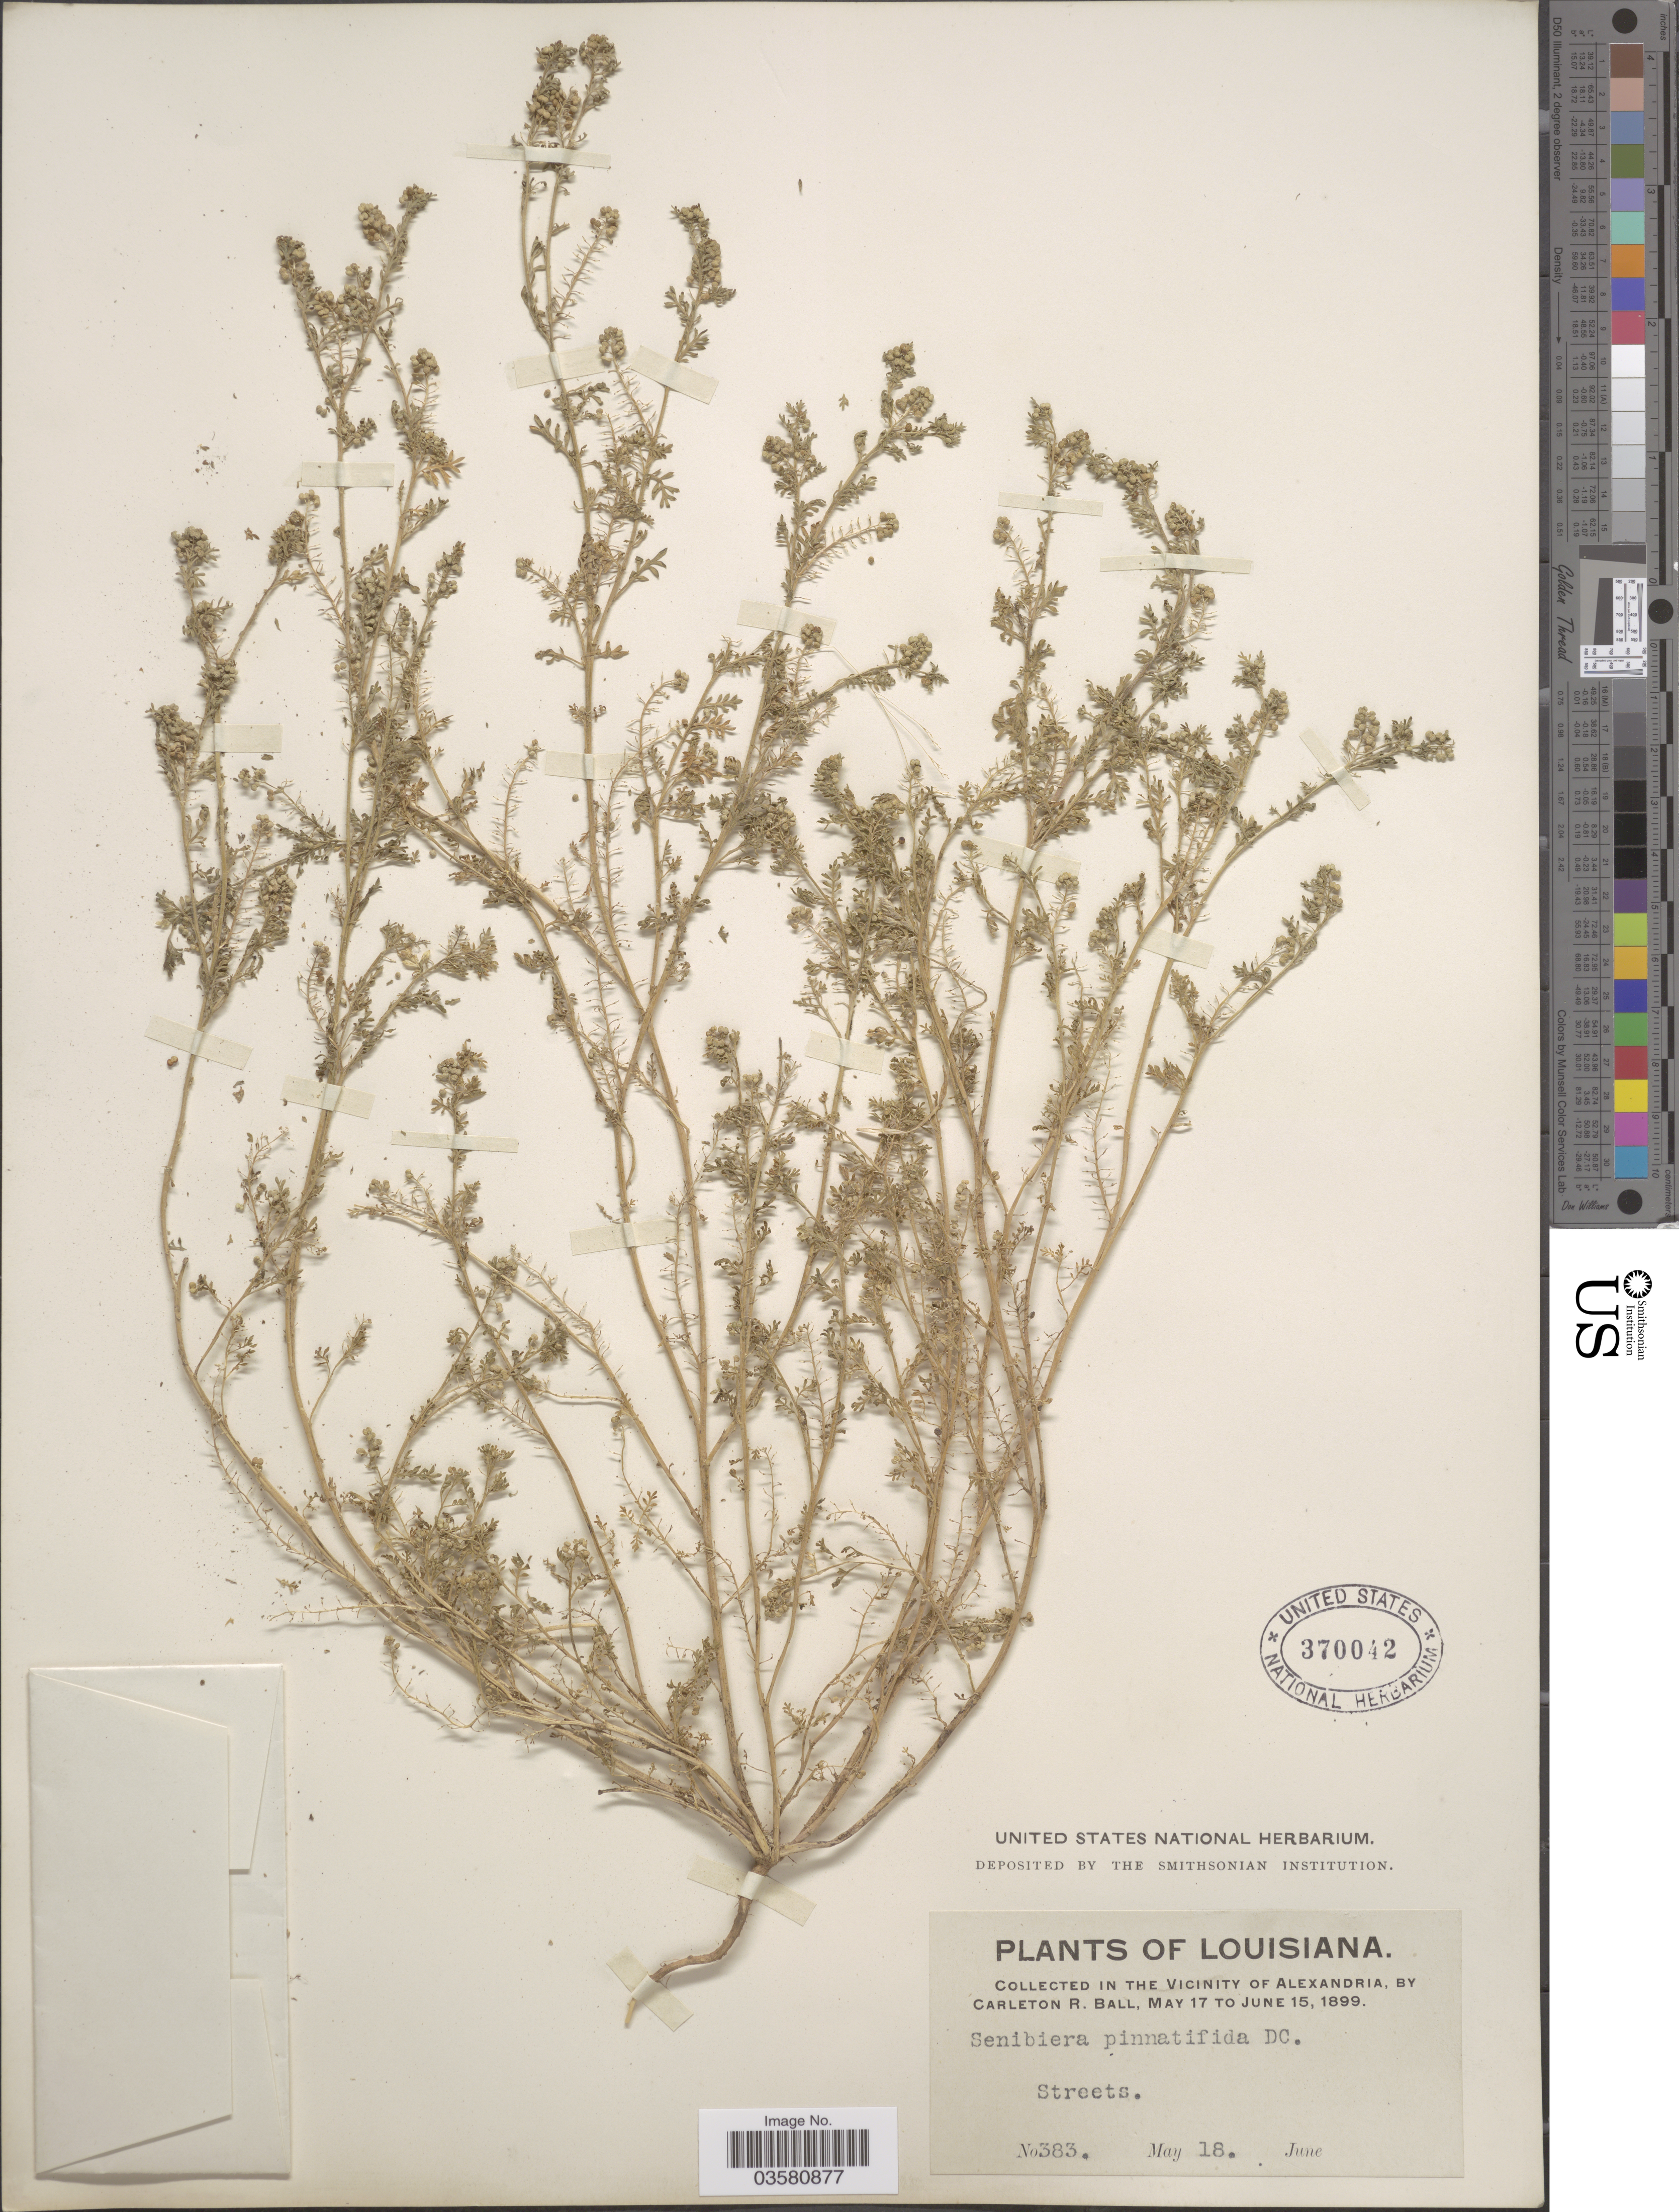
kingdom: Plantae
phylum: Tracheophyta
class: Magnoliopsida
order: Brassicales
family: Brassicaceae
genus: Lepidium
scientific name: Lepidium didymum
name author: L.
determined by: Strong, M. T., (US), Smithsonian Institution - National Museum of Natural History (UNITED STATES)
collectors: C. R. Ball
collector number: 383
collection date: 1899-05-18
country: United States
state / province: Louisiana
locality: In the vicinity of Alexandria. Streets.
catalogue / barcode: US 370042